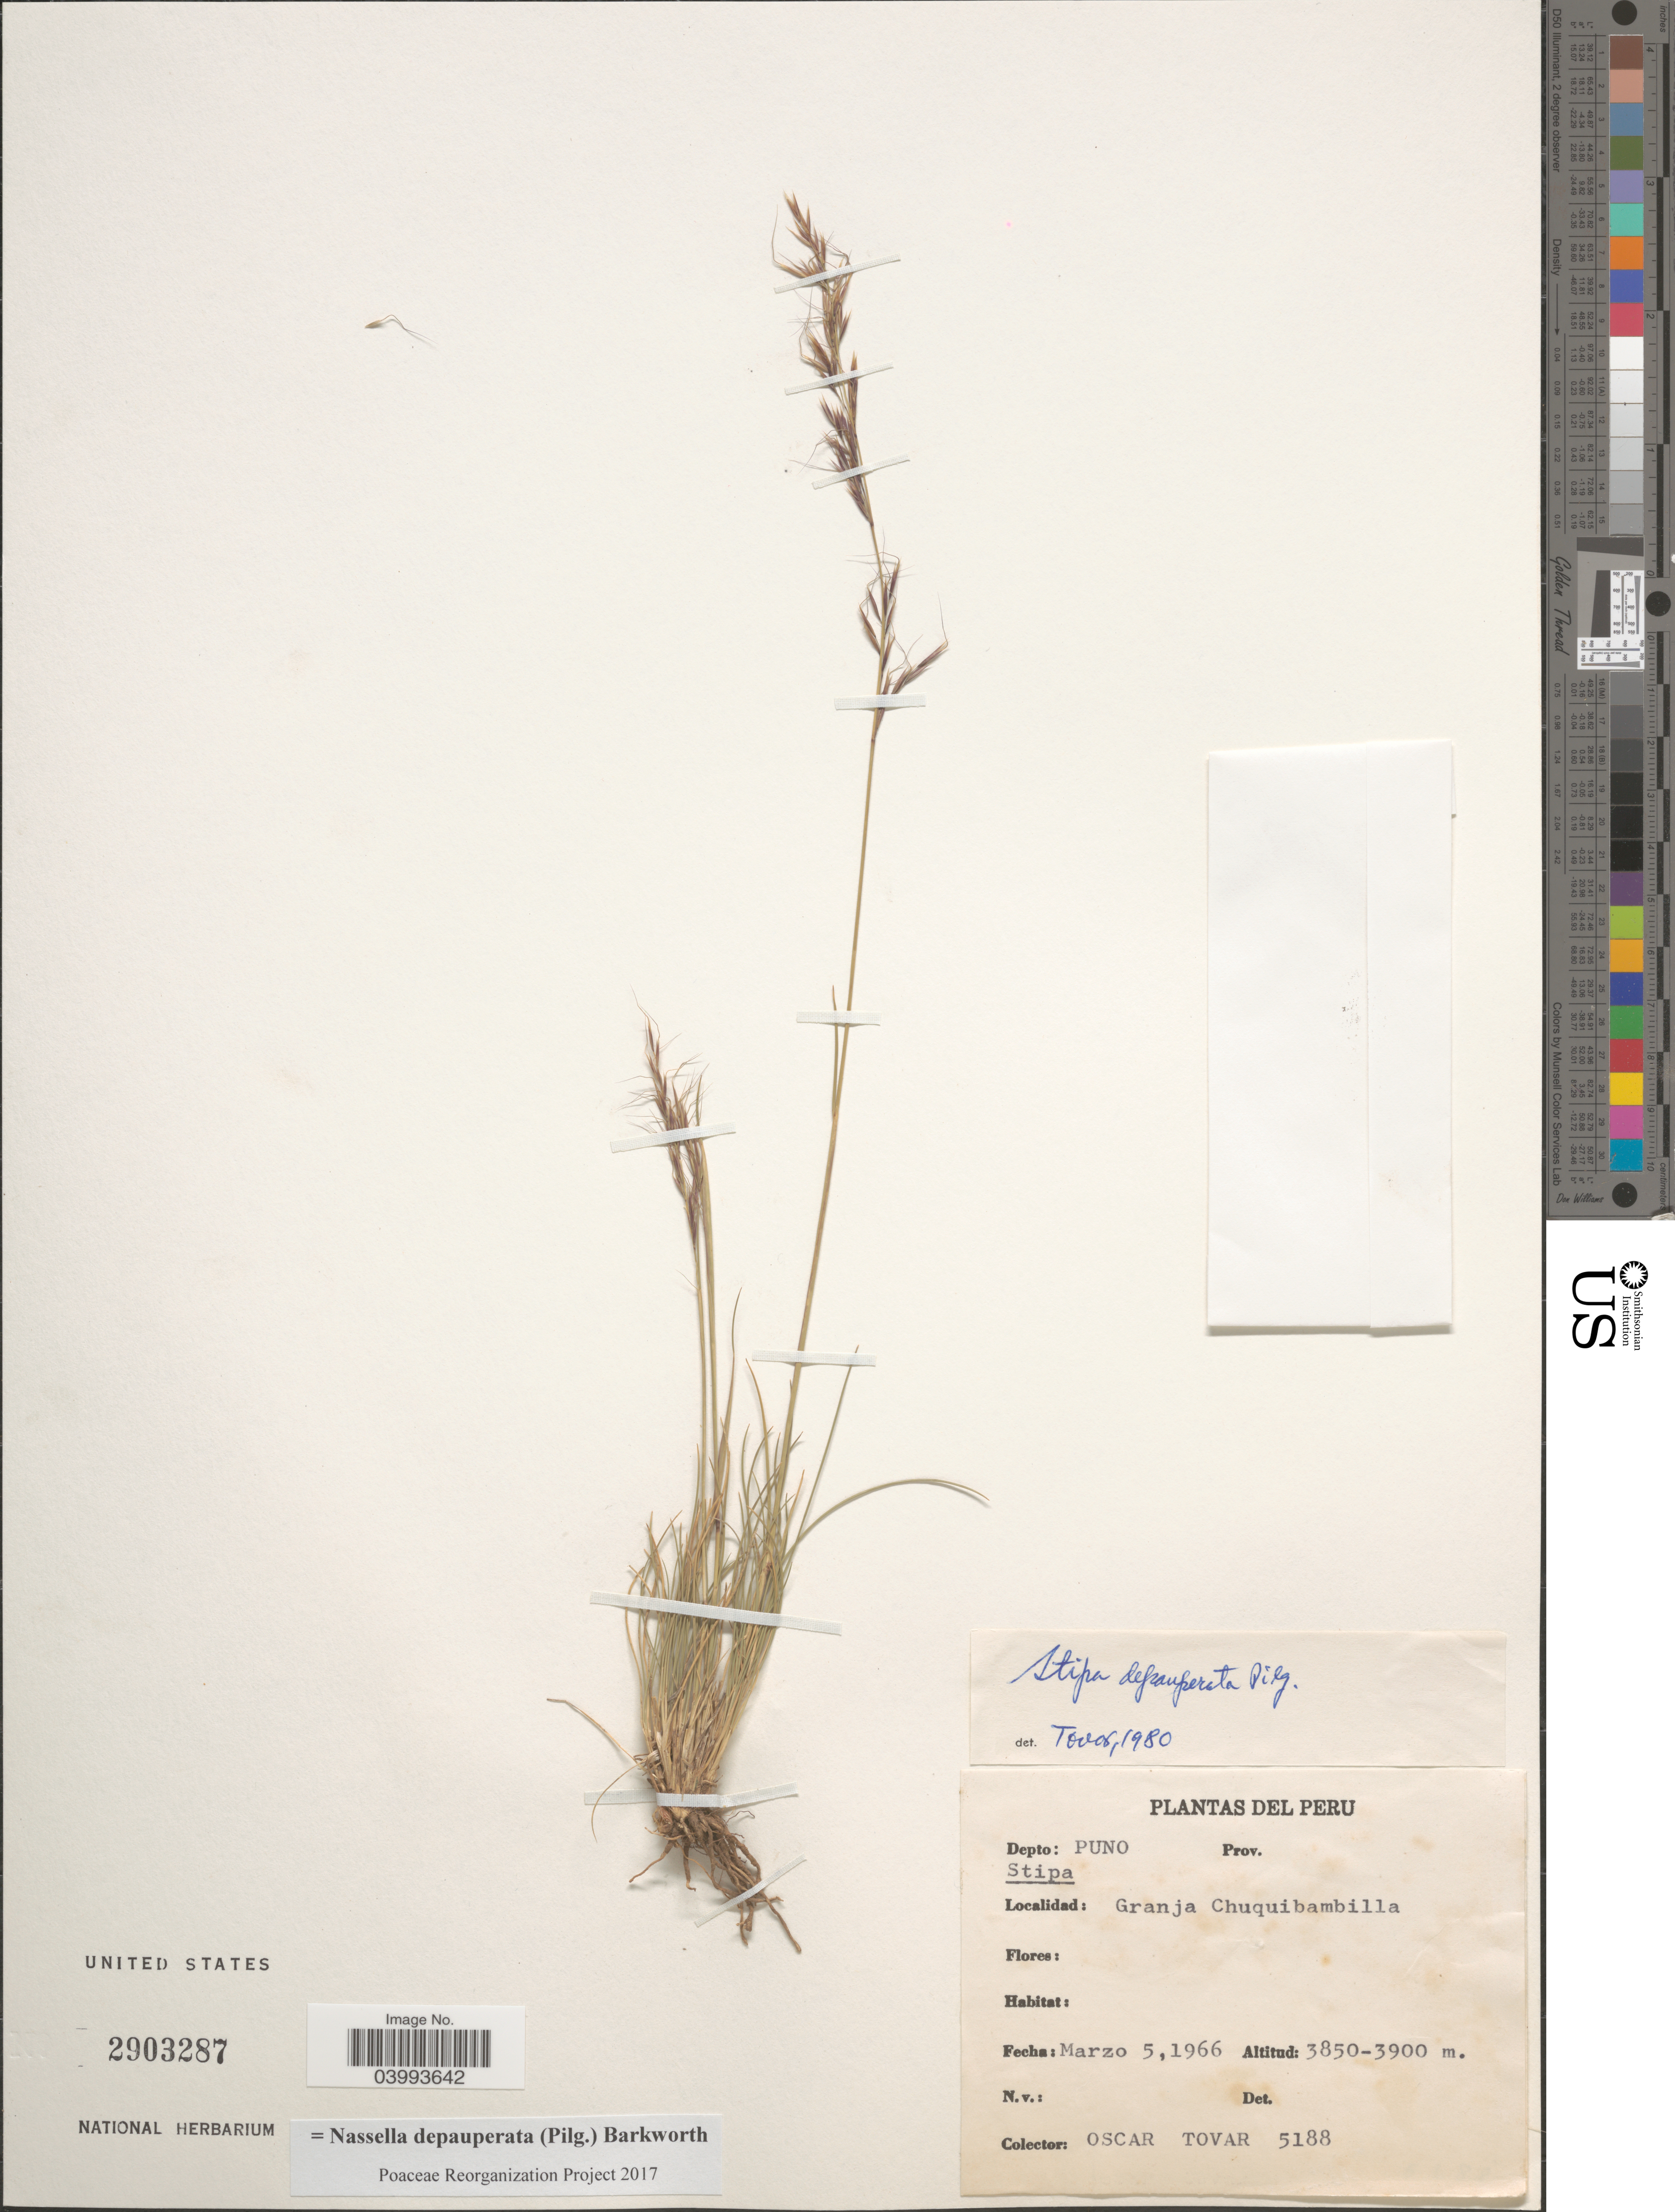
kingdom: Plantae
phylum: Tracheophyta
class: Liliopsida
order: Poales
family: Poaceae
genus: Nassella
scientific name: Nassella depauperata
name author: (Pilg.) Barkworth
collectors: Ó. Tovar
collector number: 5188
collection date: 1966-03-05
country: Peru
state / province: Puno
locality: Depto: Puno. Granja Chuquibambilla.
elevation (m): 3850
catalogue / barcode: US 2903287